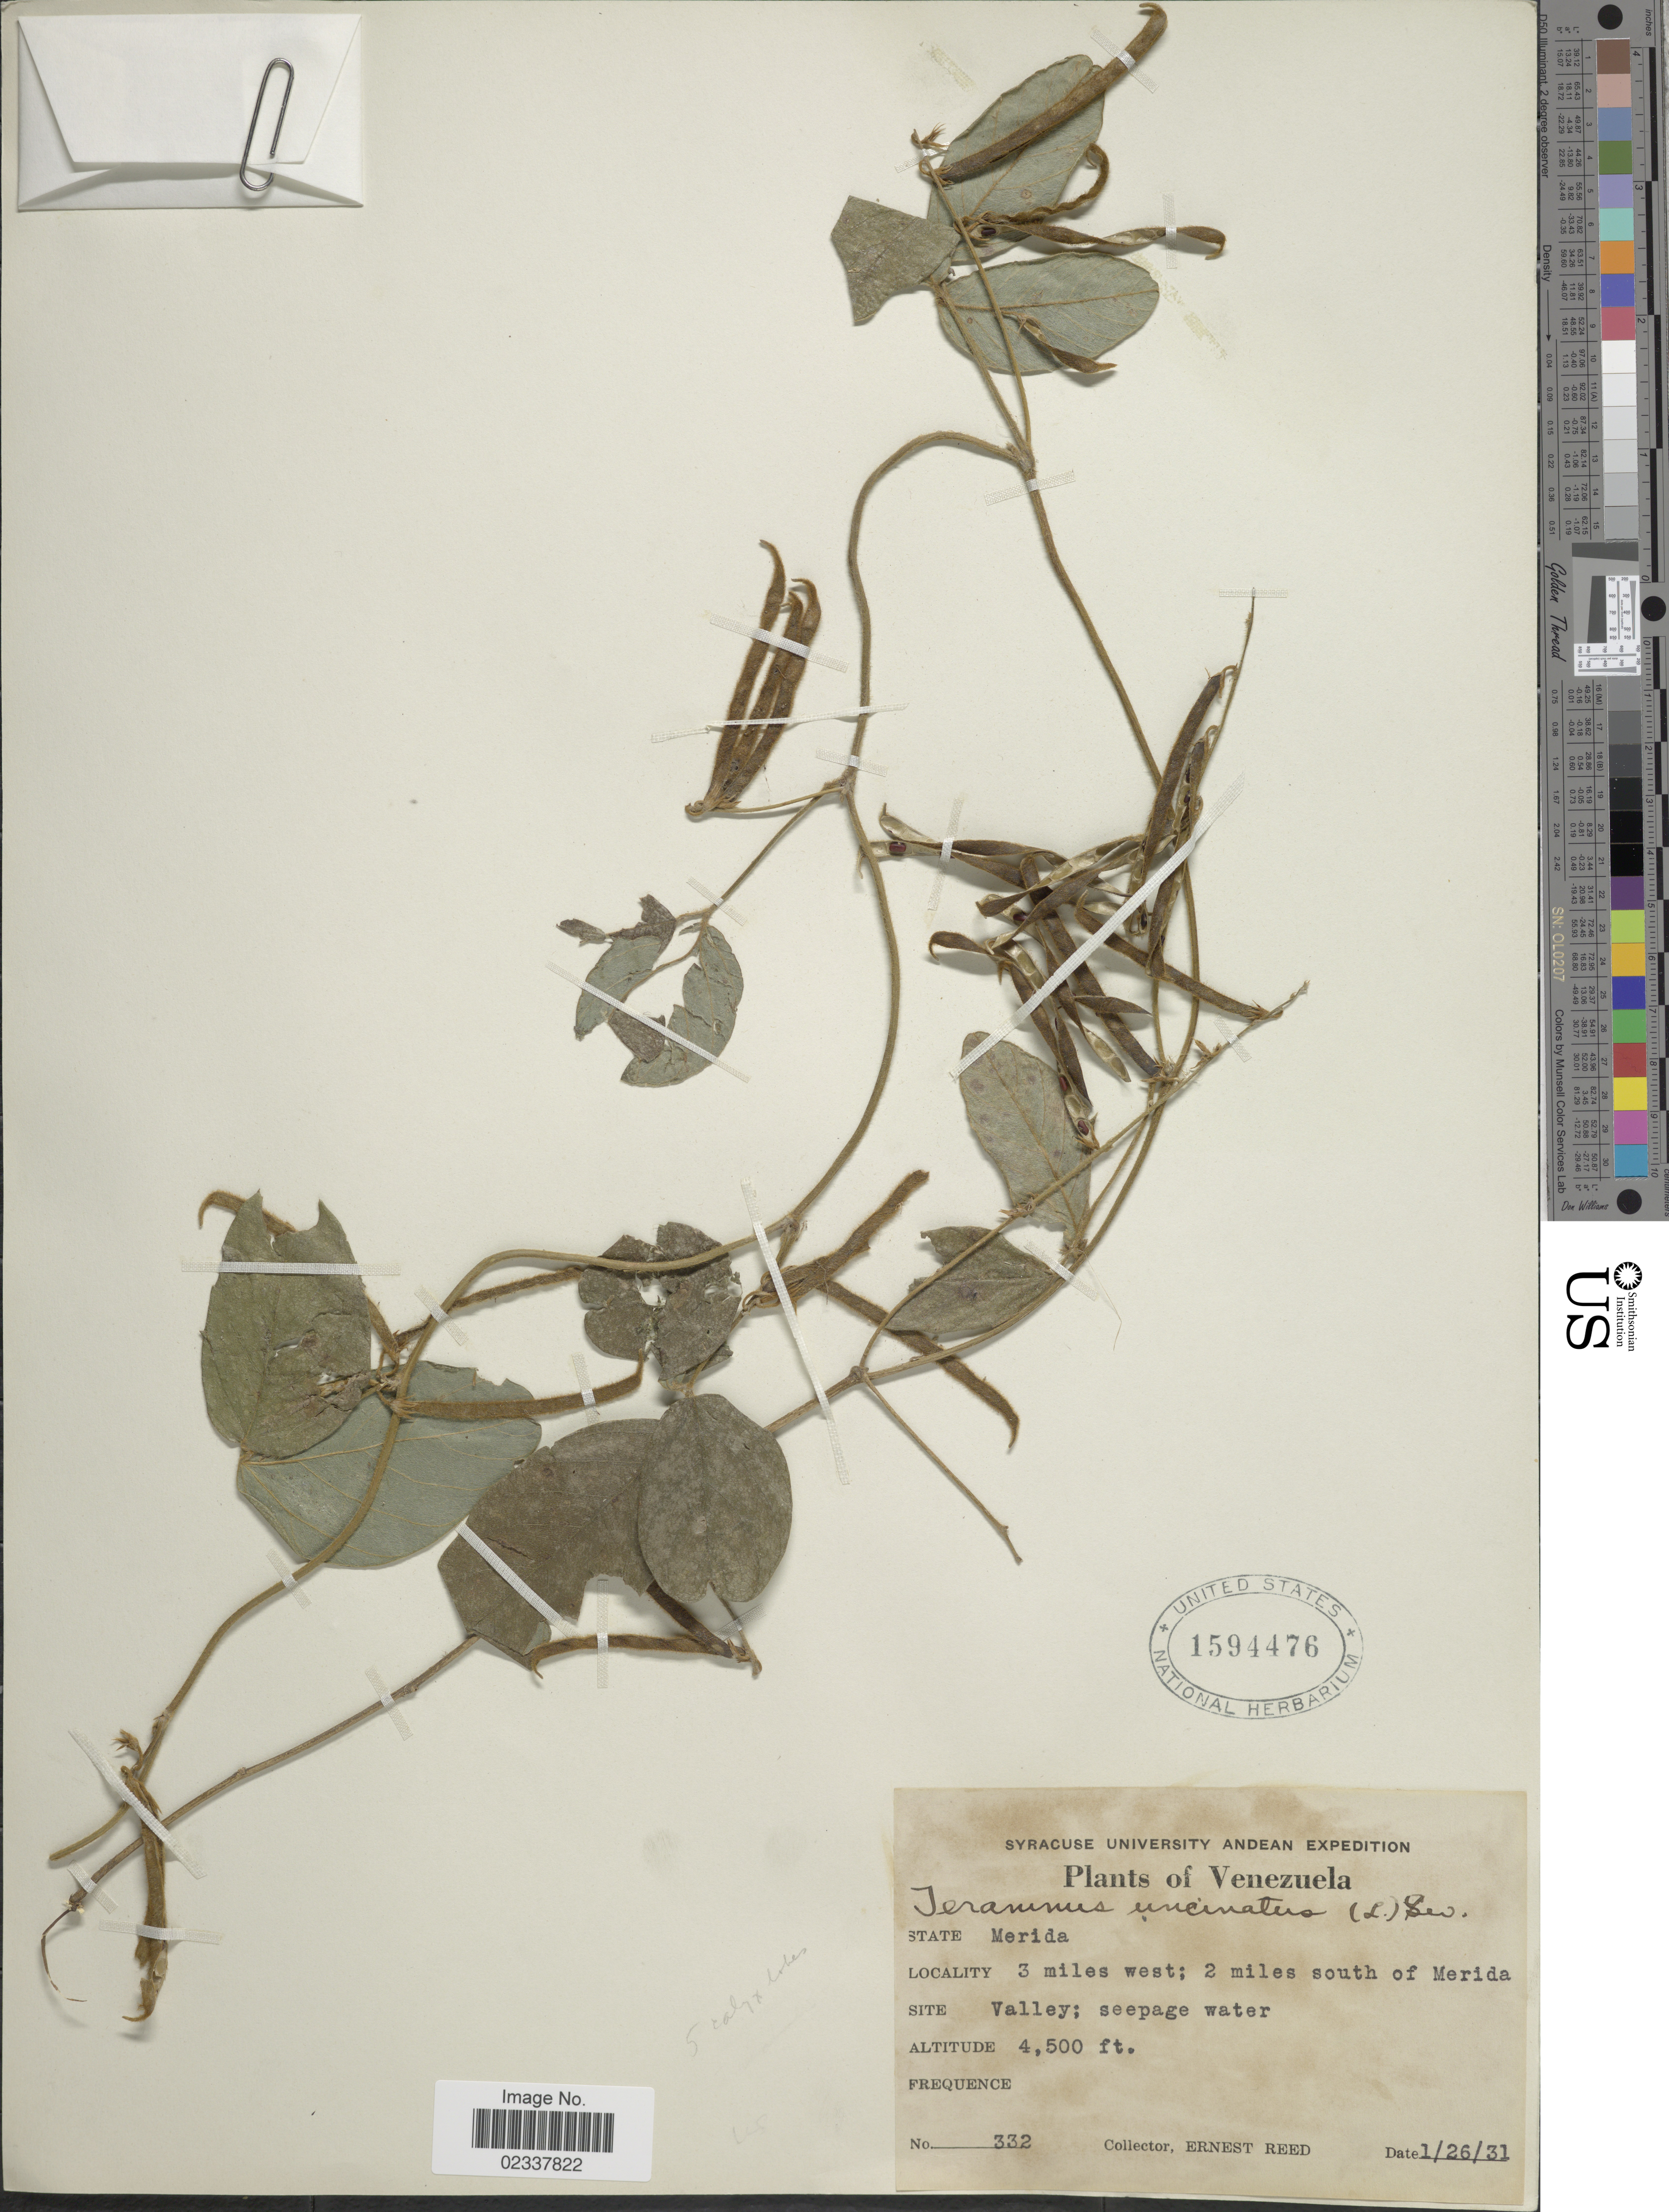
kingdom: Plantae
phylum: Tracheophyta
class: Magnoliopsida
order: Fabales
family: Fabaceae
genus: Teramnus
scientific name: Teramnus uncinatus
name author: (L.) Sw.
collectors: E. Reed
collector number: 332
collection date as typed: Transcribed d/m/y: 26/1/31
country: Venezuela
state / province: Mérida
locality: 3 miles west, 2 miles south of Merida, Valley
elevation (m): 1372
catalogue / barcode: US 1594476